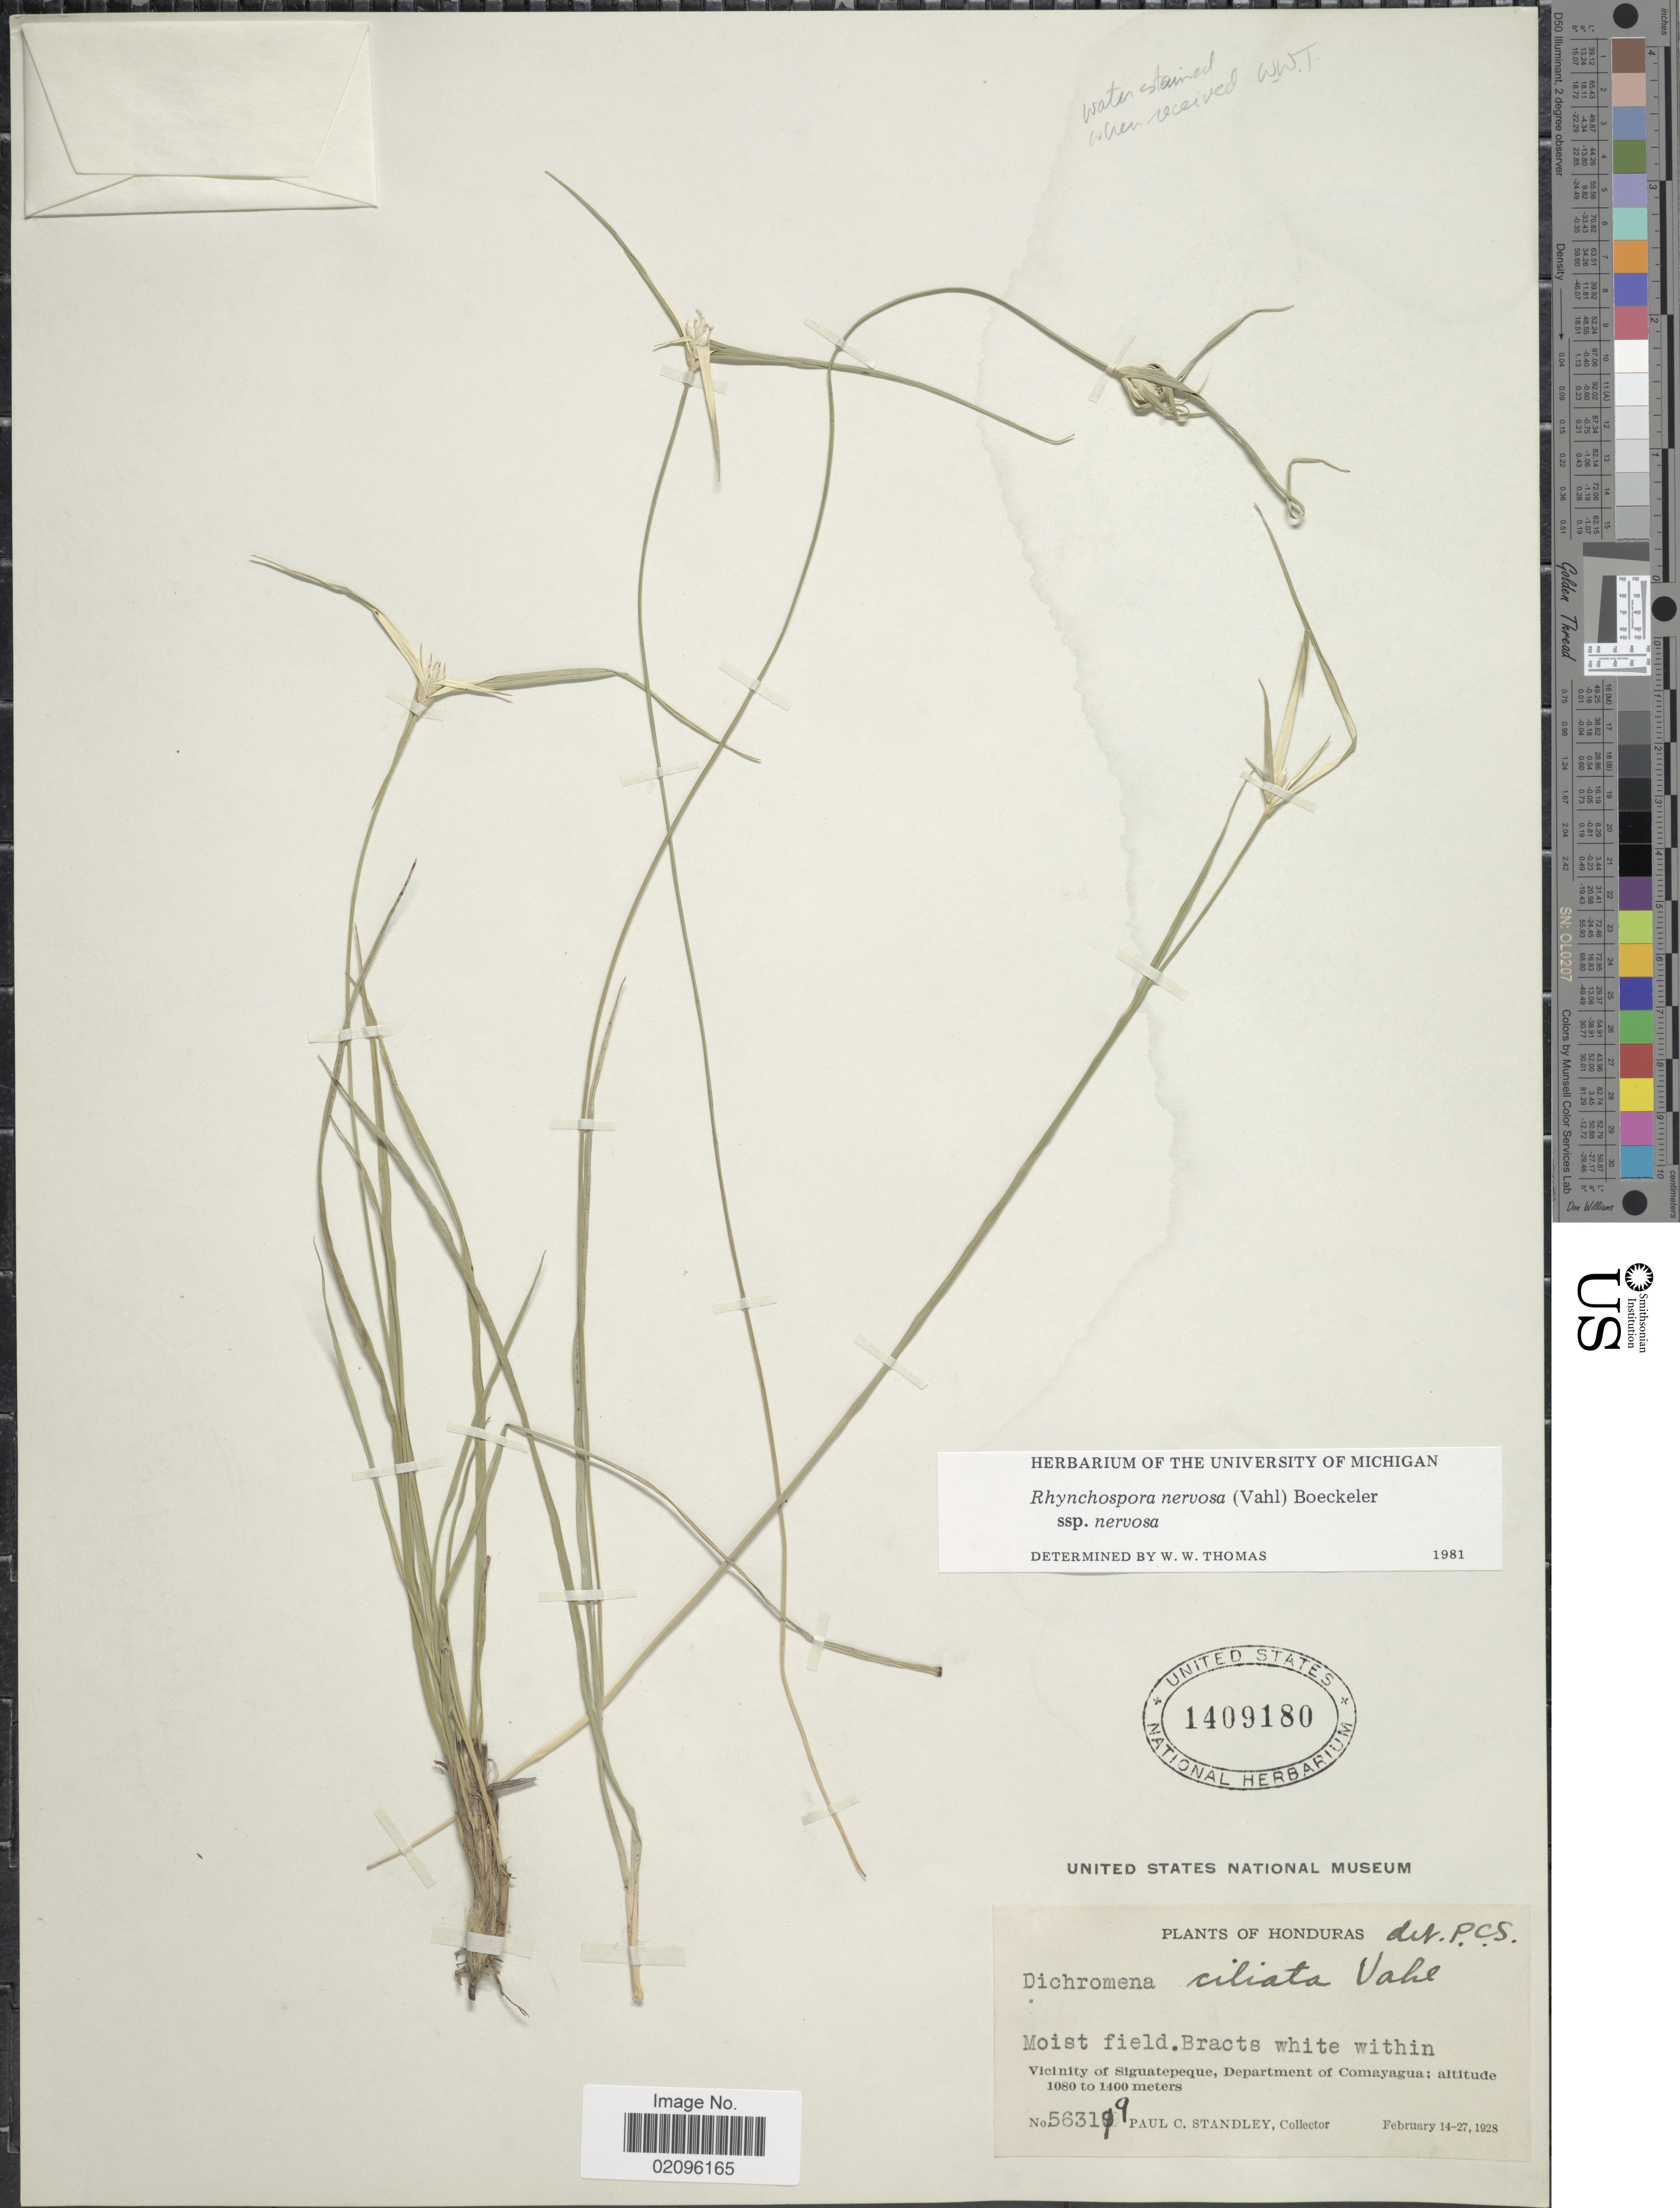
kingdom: Plantae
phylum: Tracheophyta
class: Liliopsida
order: Poales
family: Cyperaceae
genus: Rhynchospora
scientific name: Rhynchospora nervosa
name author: (Vahl) Boeckeler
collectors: P. C. Standley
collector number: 56314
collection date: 1928-02-14/1928-02-27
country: Honduras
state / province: Comayagua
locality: Moist field, Vicinity of Siguatepeque.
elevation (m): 1080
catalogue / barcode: US 1409180